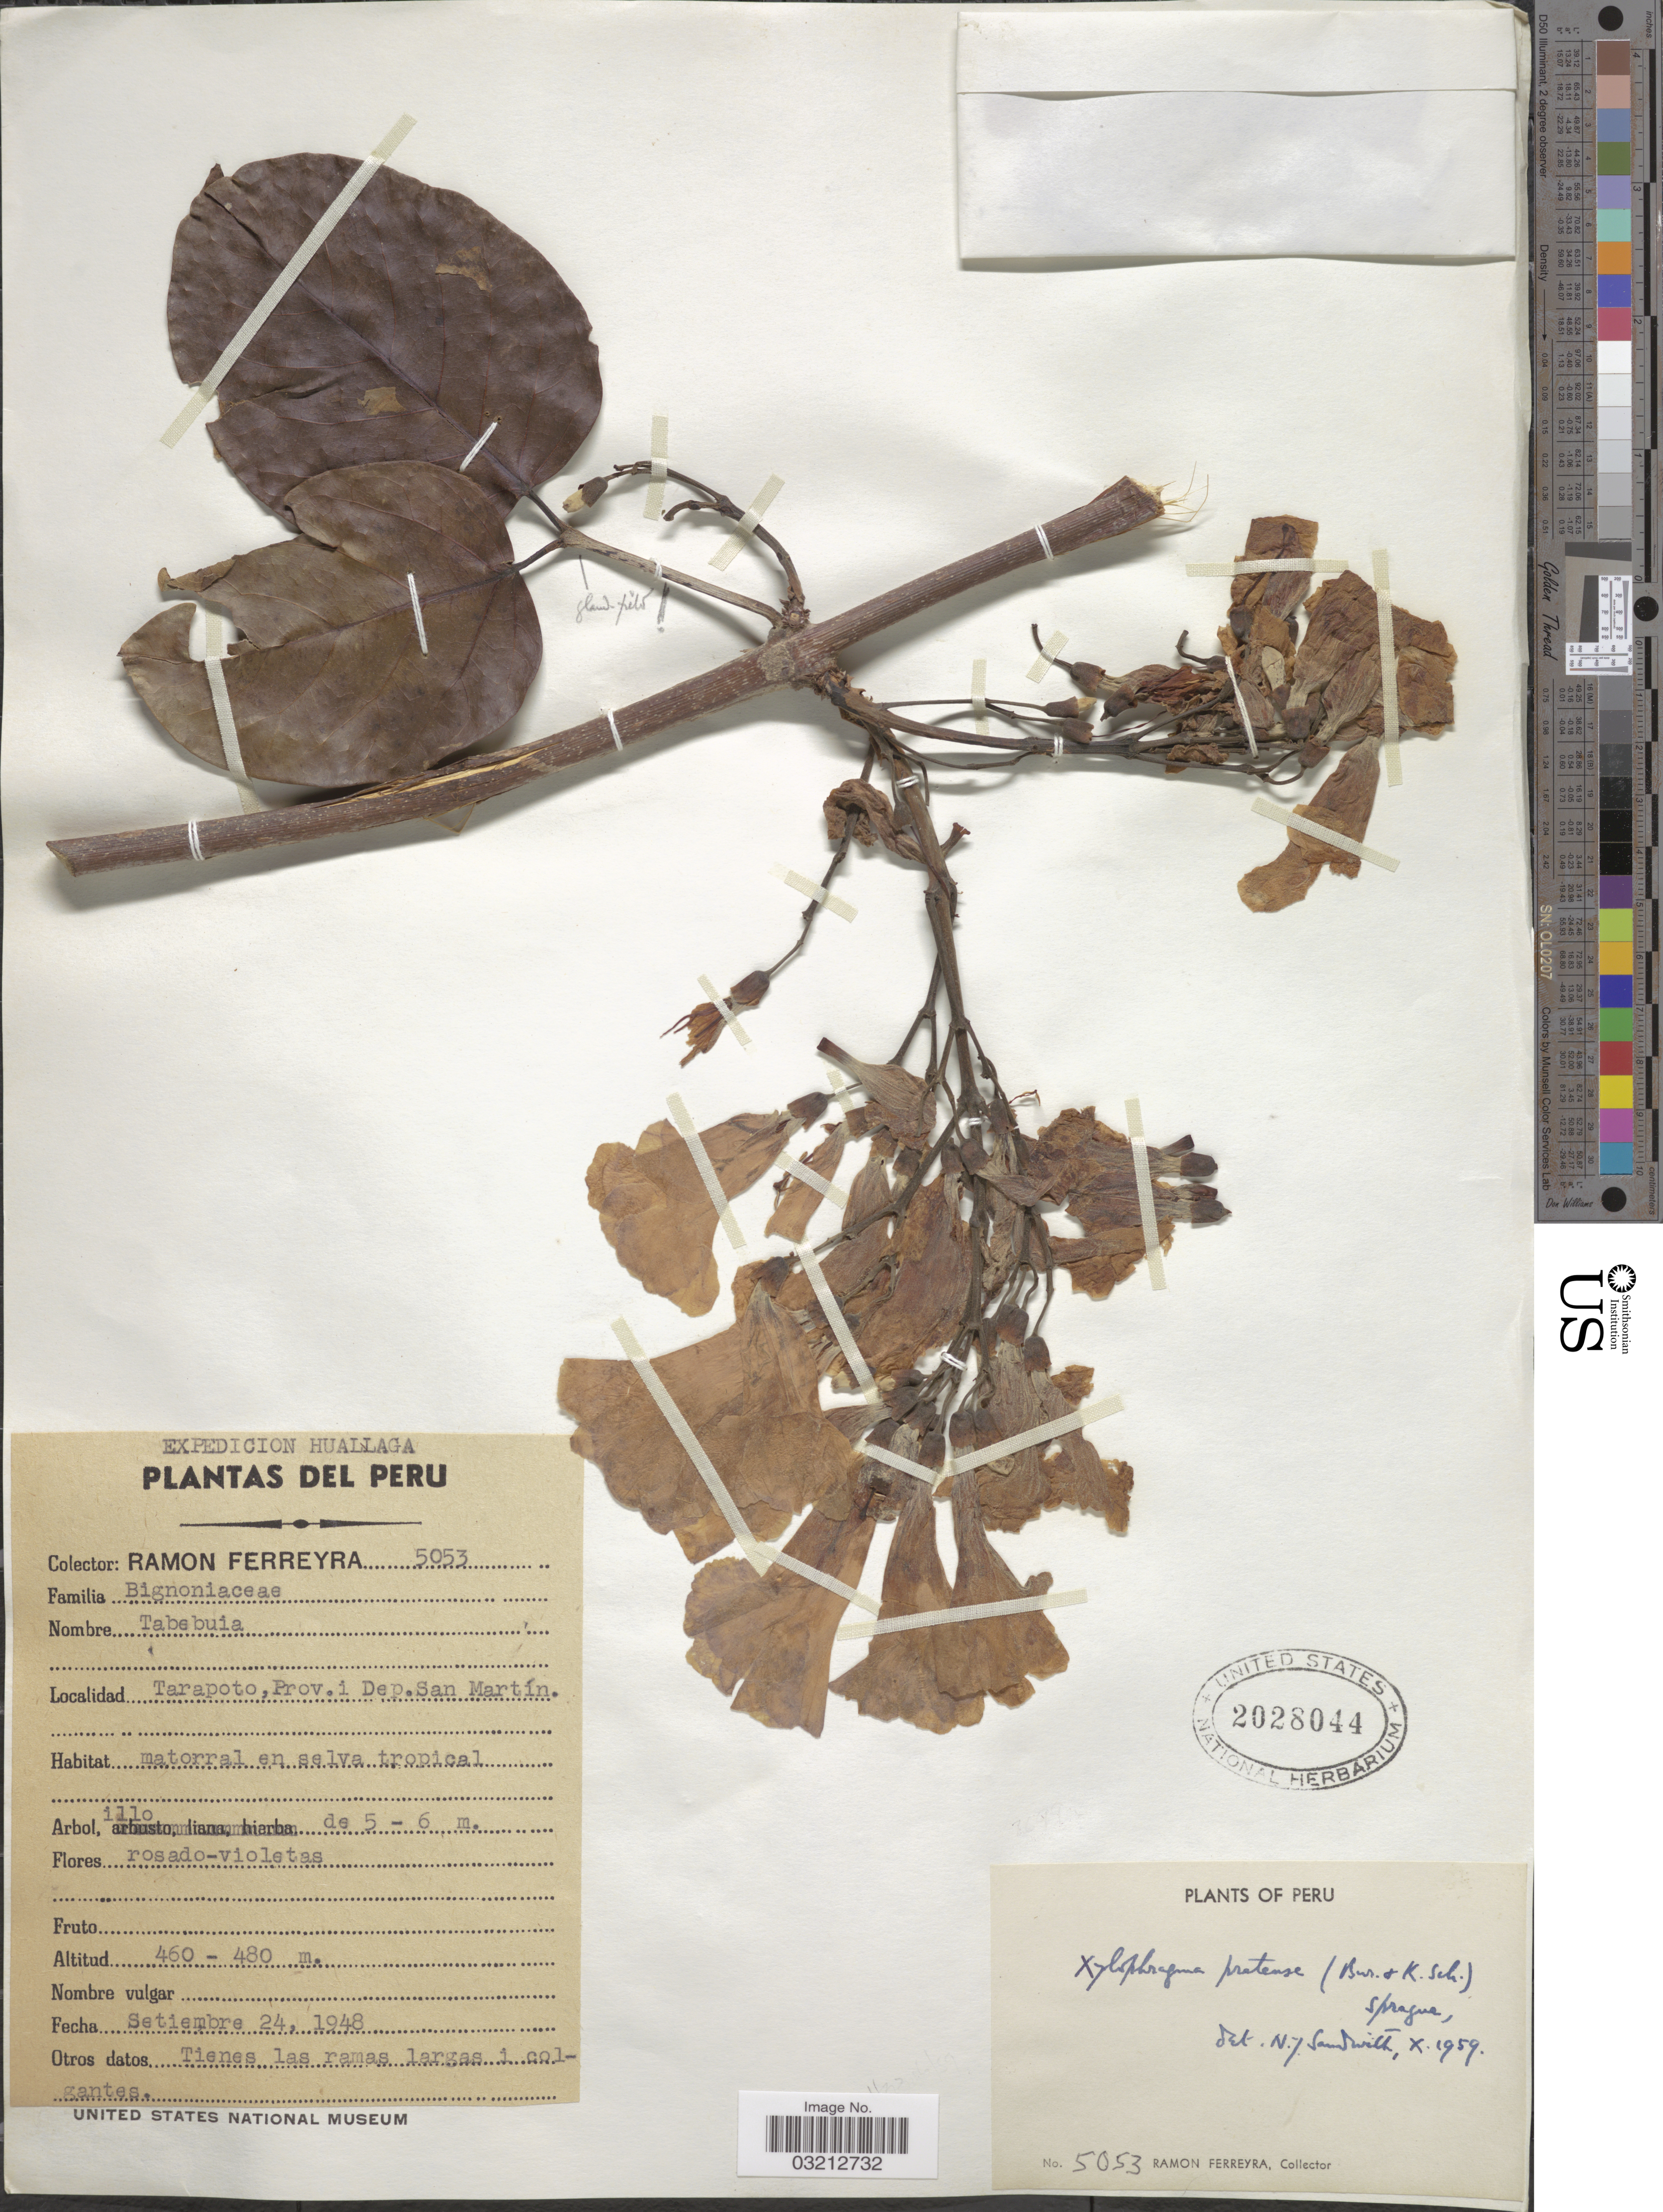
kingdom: Plantae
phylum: Tracheophyta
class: Magnoliopsida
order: Lamiales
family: Bignoniaceae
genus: Xylophragma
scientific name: Xylophragma pratense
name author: (Bureau & K. Schum.) Sprague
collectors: R. A. Ferreyra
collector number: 5053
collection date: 1948-09-24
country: Peru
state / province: San Martín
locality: Tarapoto, Prov.i Dep.San Martín.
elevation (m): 460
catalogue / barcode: US 2028044